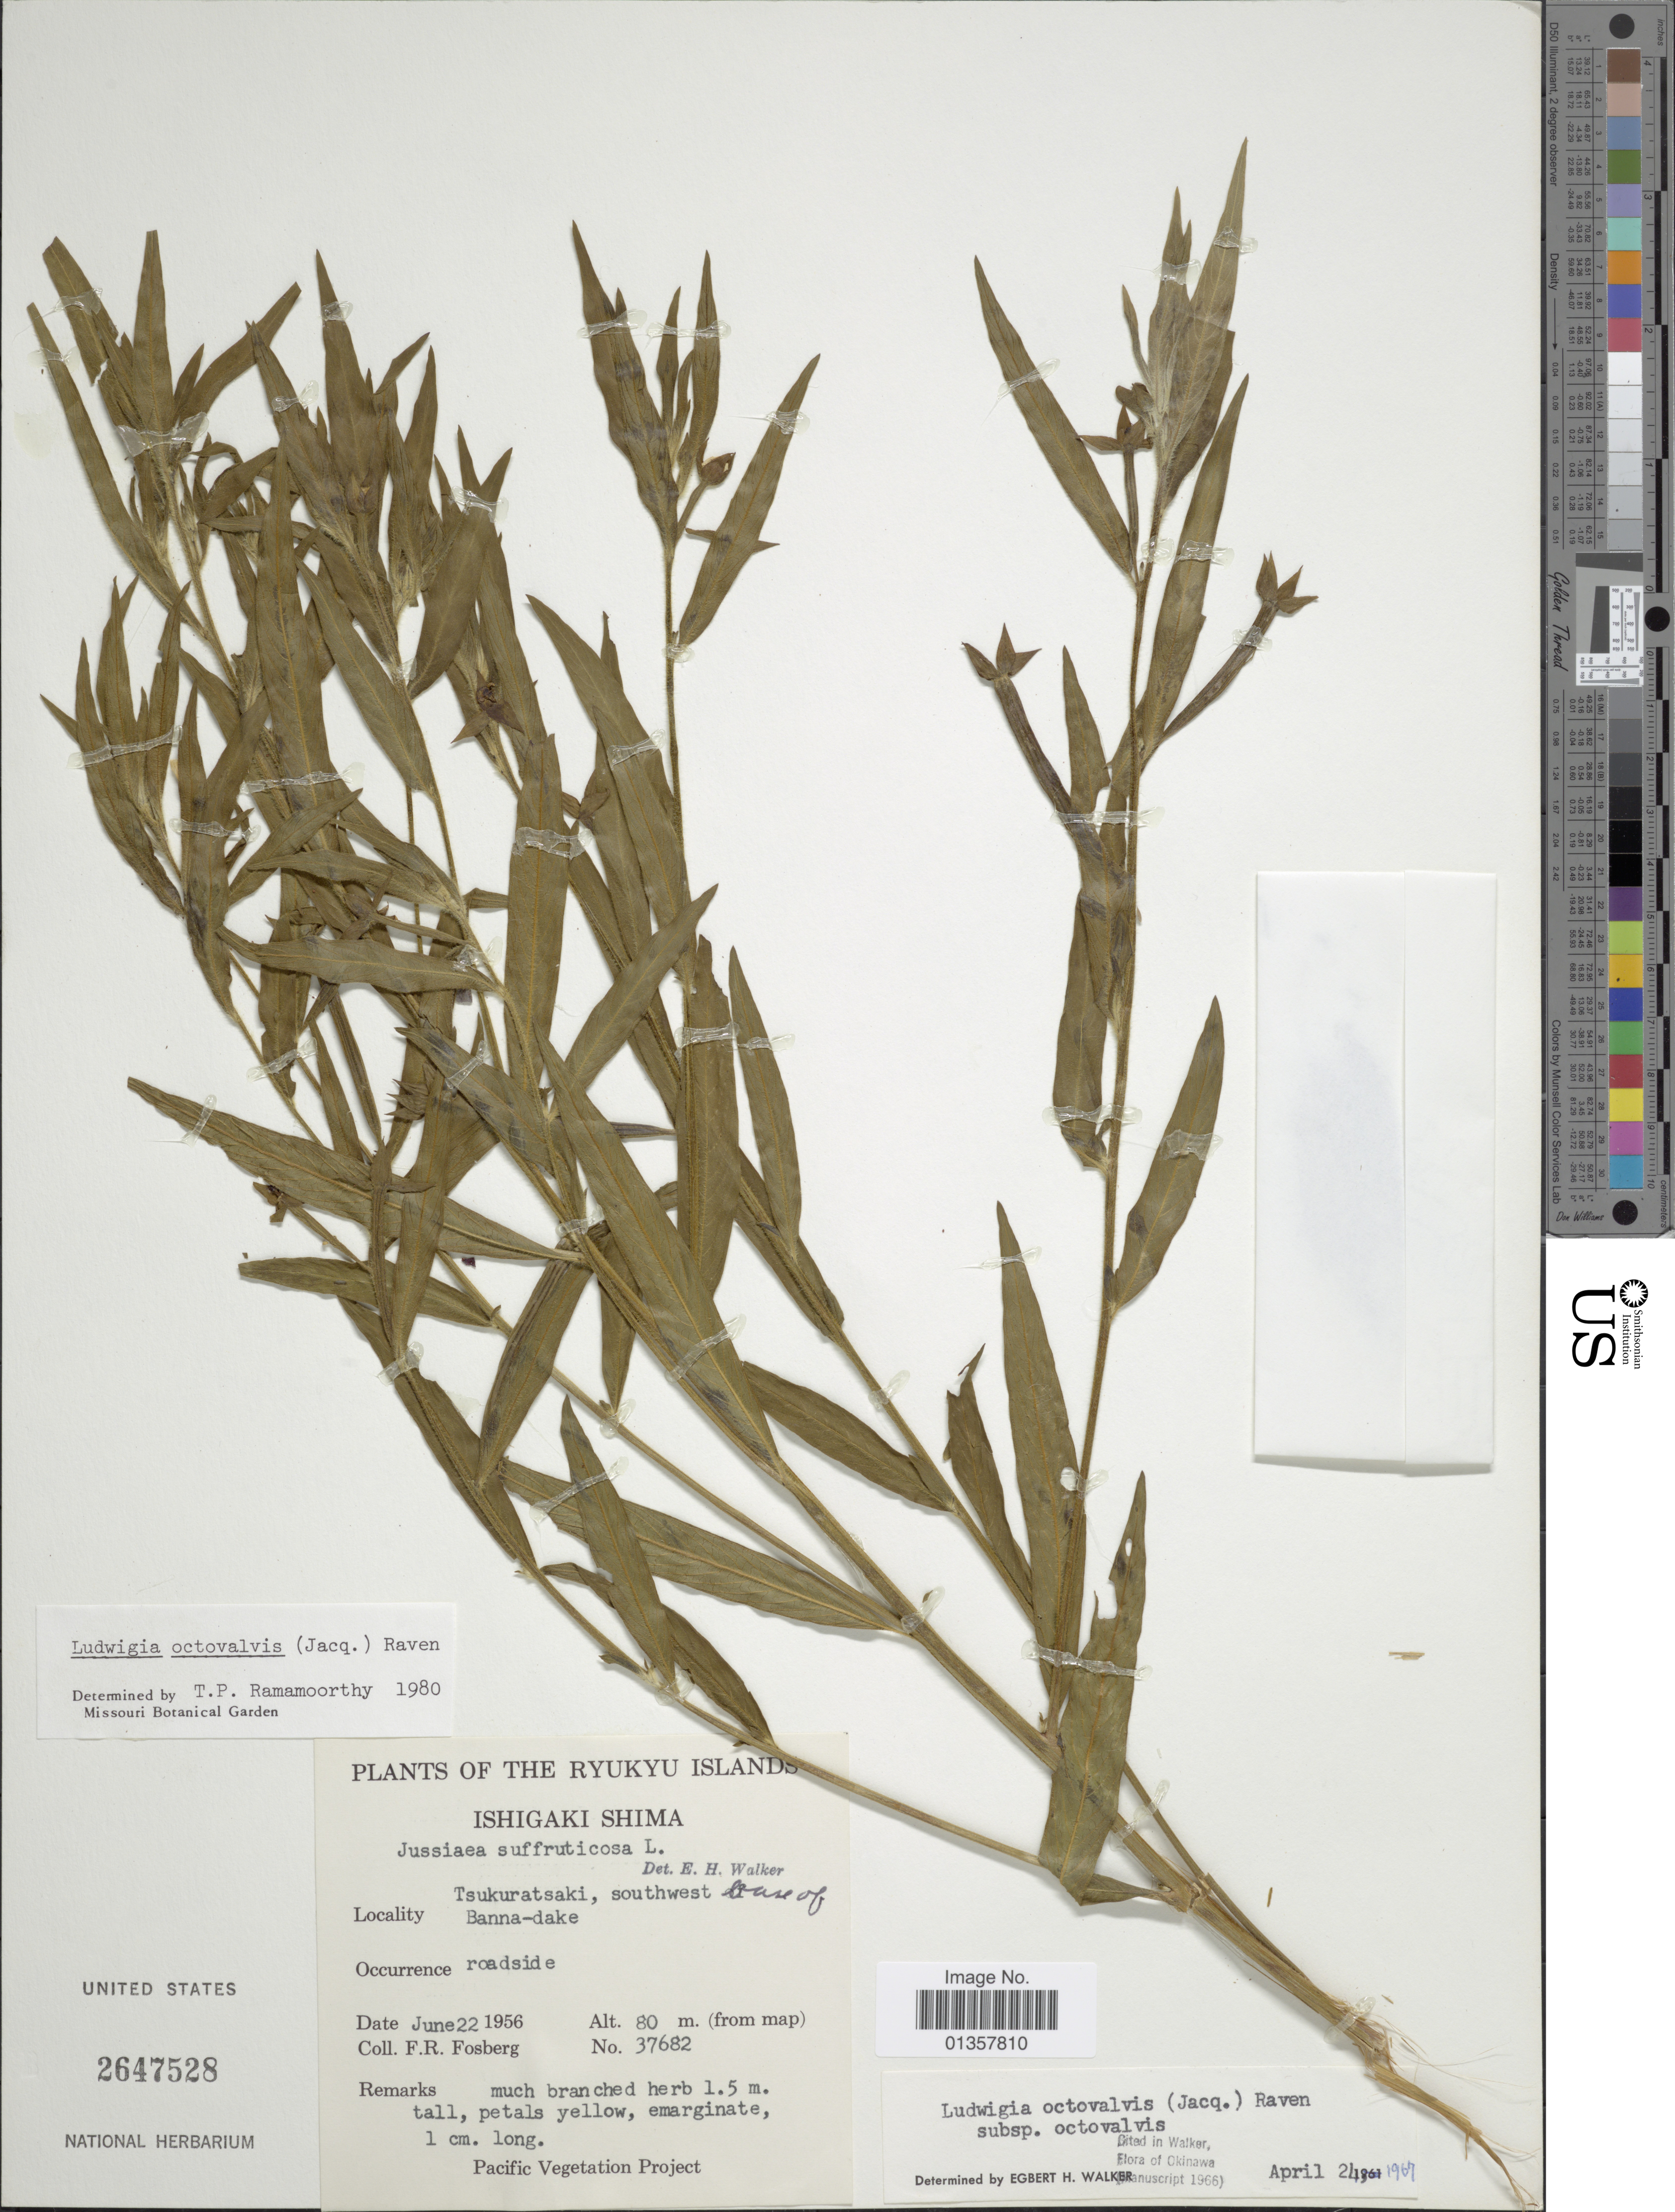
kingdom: Plantae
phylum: Tracheophyta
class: Magnoliopsida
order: Myrtales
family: Onagraceae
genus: Ludwigia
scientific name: Ludwigia octovalvis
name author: (Jacq.) P.H. Raven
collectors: F. R. Fosberg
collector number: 37682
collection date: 1956-06-22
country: Japan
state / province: Okinawa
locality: Ryukyu Isldans, Tsukuratsaki, southwest base of Banna-dake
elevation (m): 80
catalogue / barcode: US 2647528